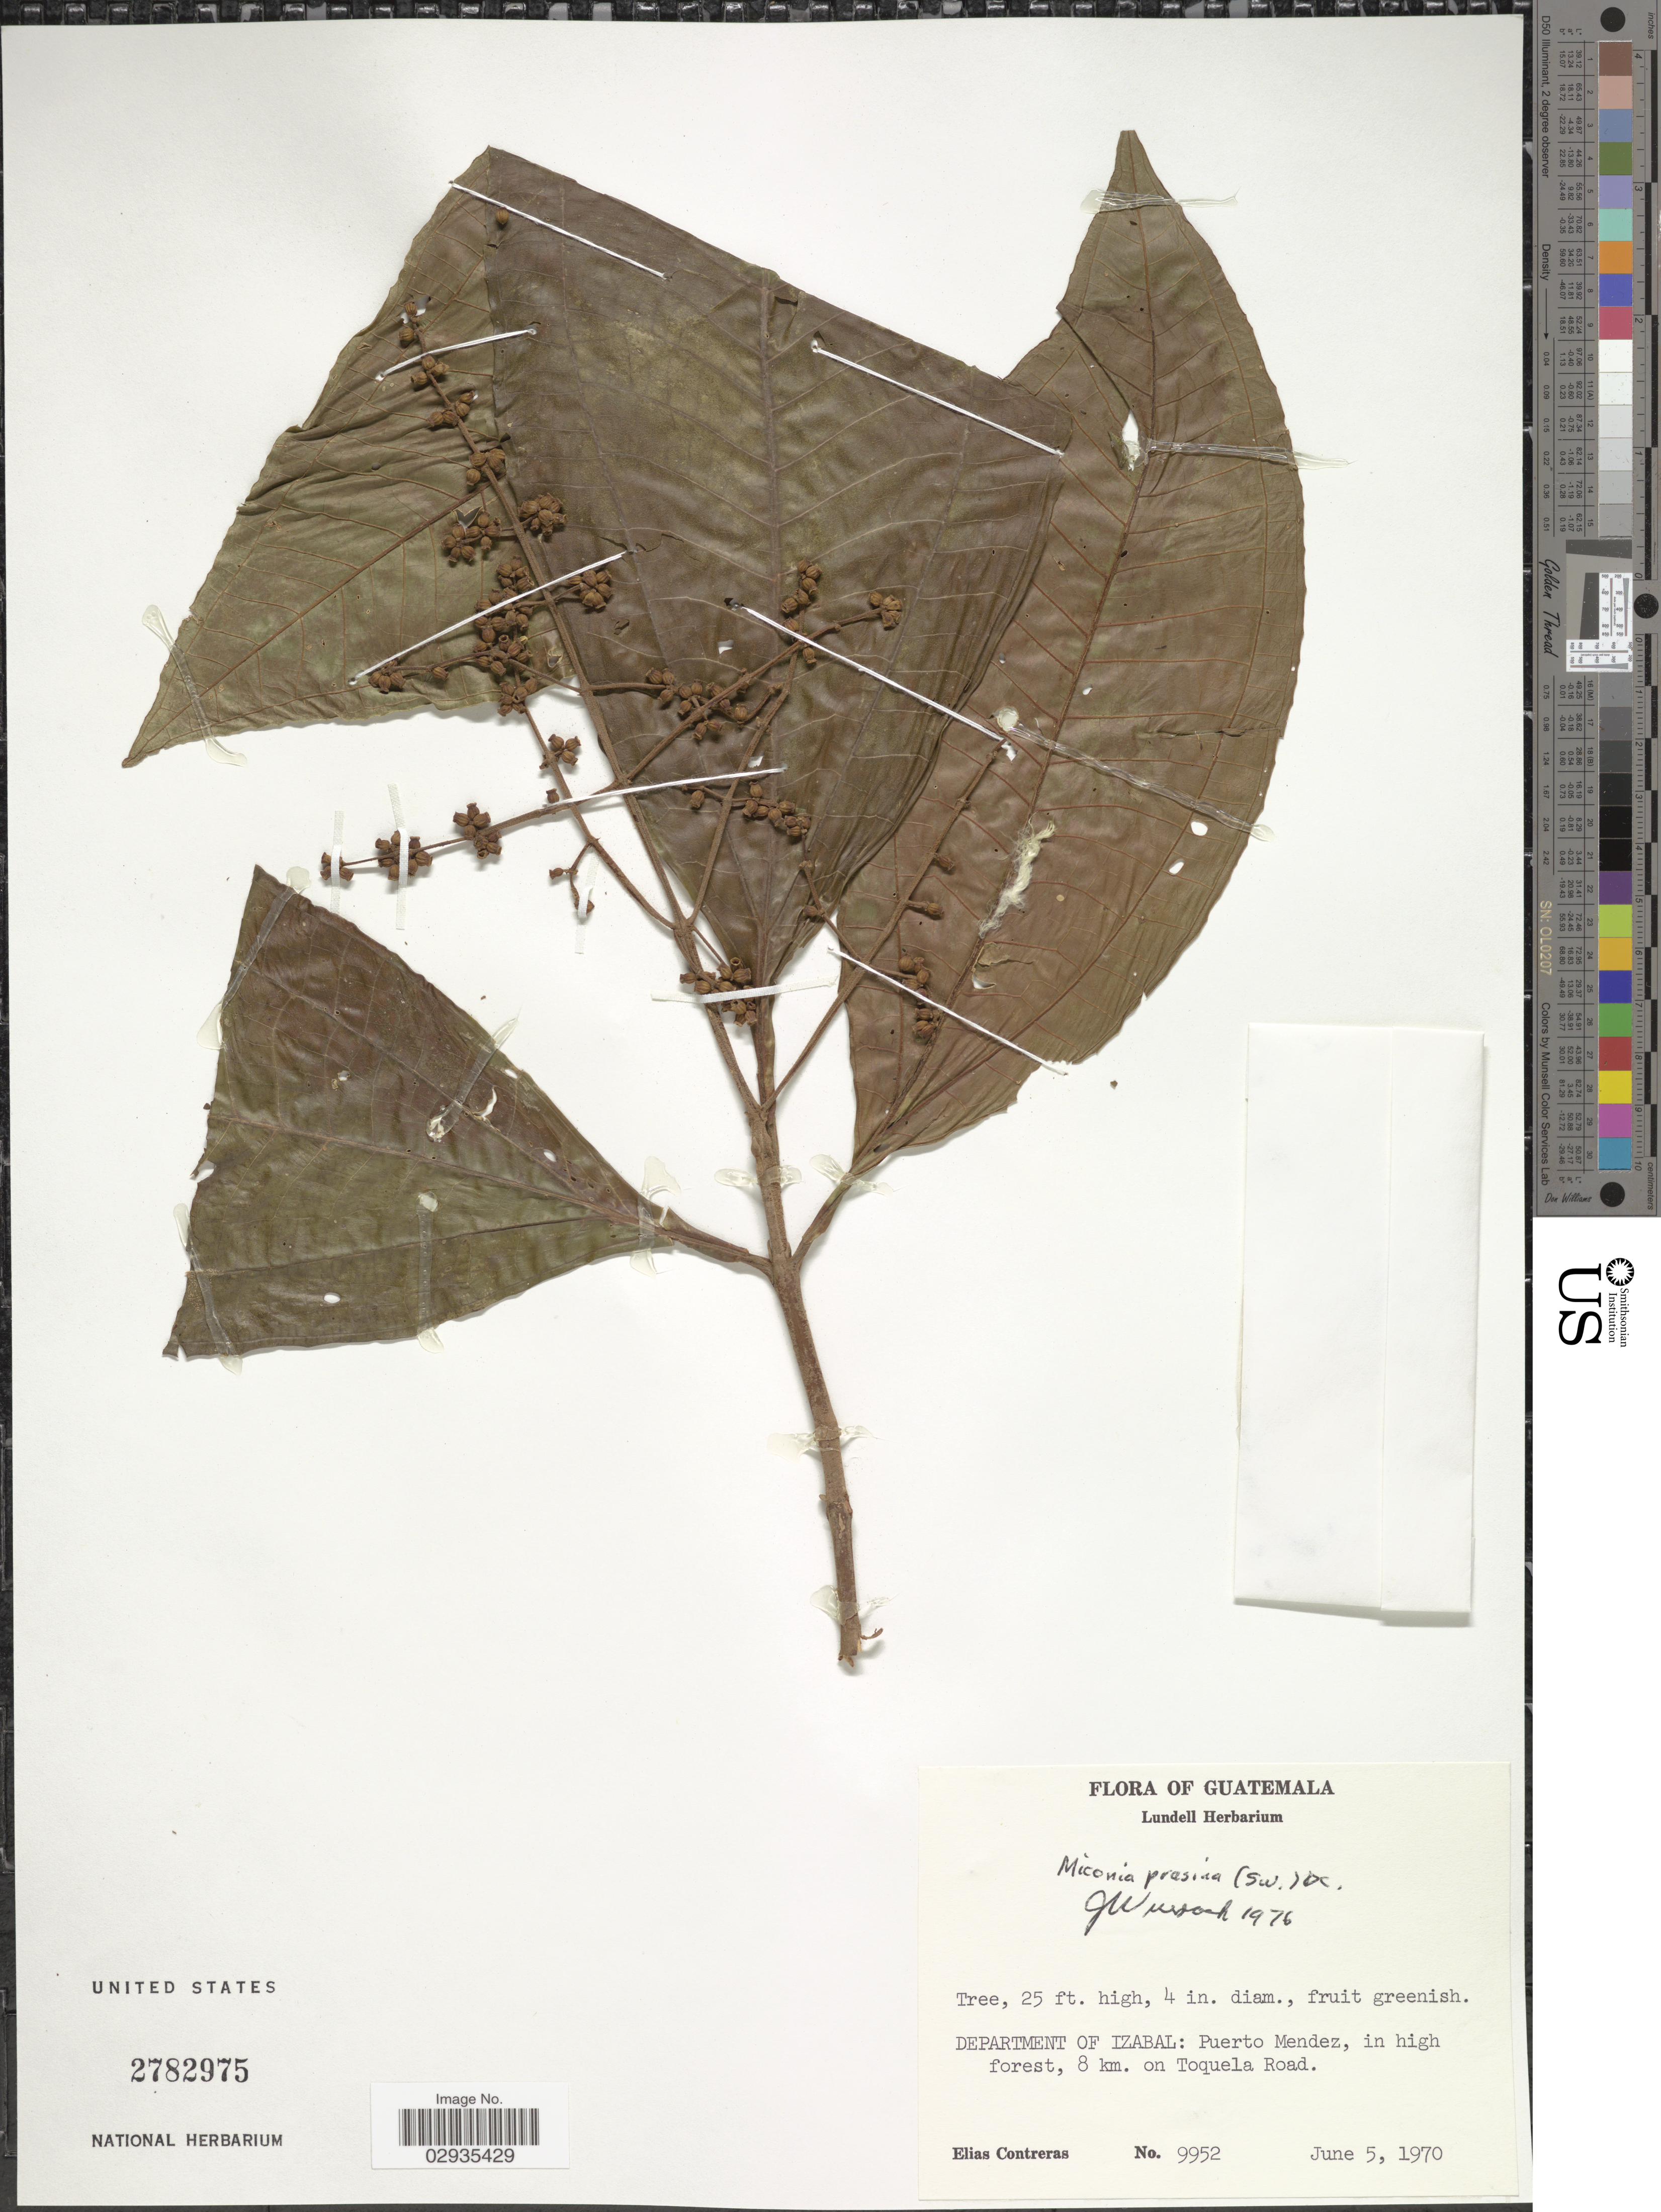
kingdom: Plantae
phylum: Tracheophyta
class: Magnoliopsida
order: Myrtales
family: Melastomataceae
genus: Miconia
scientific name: Miconia prasina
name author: (Sw.) DC.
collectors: E. Contreras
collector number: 9952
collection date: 1970-06-05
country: Guatemala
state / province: Izabal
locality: Department of Izabal, Puerto Mendez, in high forest, 8 km. on Toquela Road.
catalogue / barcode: US 2782975